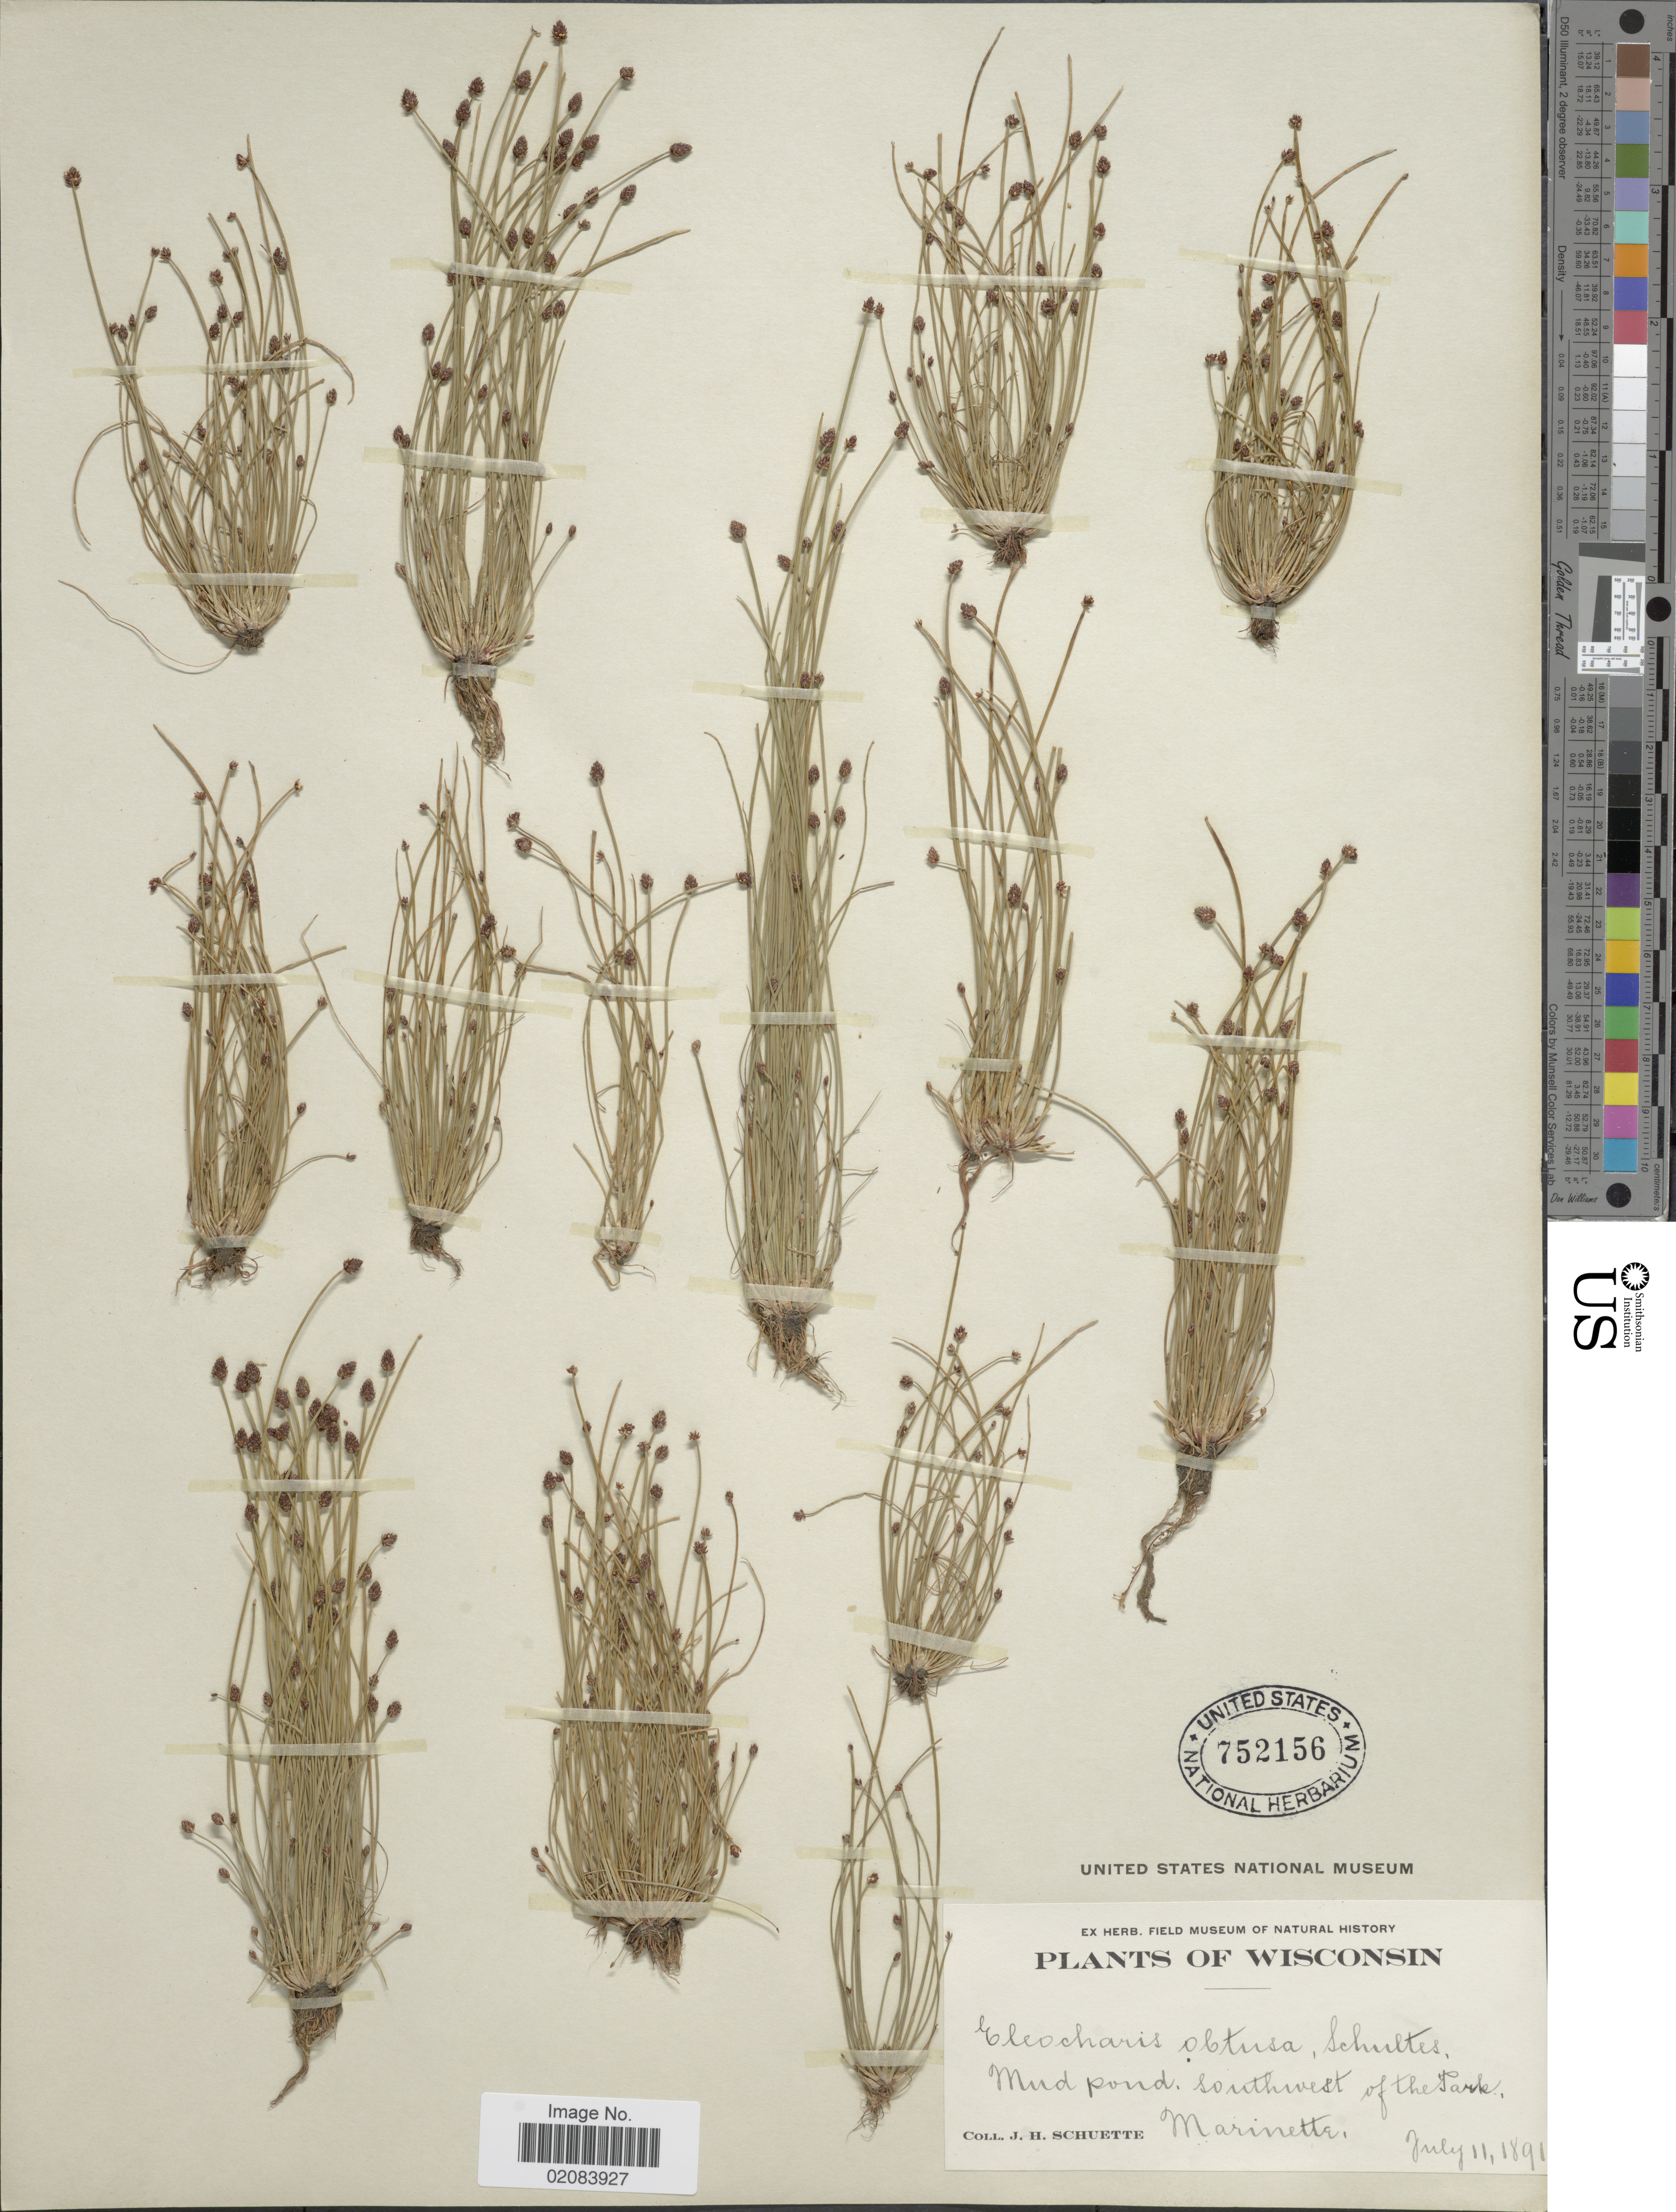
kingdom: Plantae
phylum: Tracheophyta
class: Liliopsida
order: Poales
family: Cyperaceae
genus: Eleocharis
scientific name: Eleocharis ovata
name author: (Roth) Roem. & Schult.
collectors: J. H. Schuette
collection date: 1891-07-11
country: United States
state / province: Wisconsin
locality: Mud Pond. southwest of the Park, Marinette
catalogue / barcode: US 752156